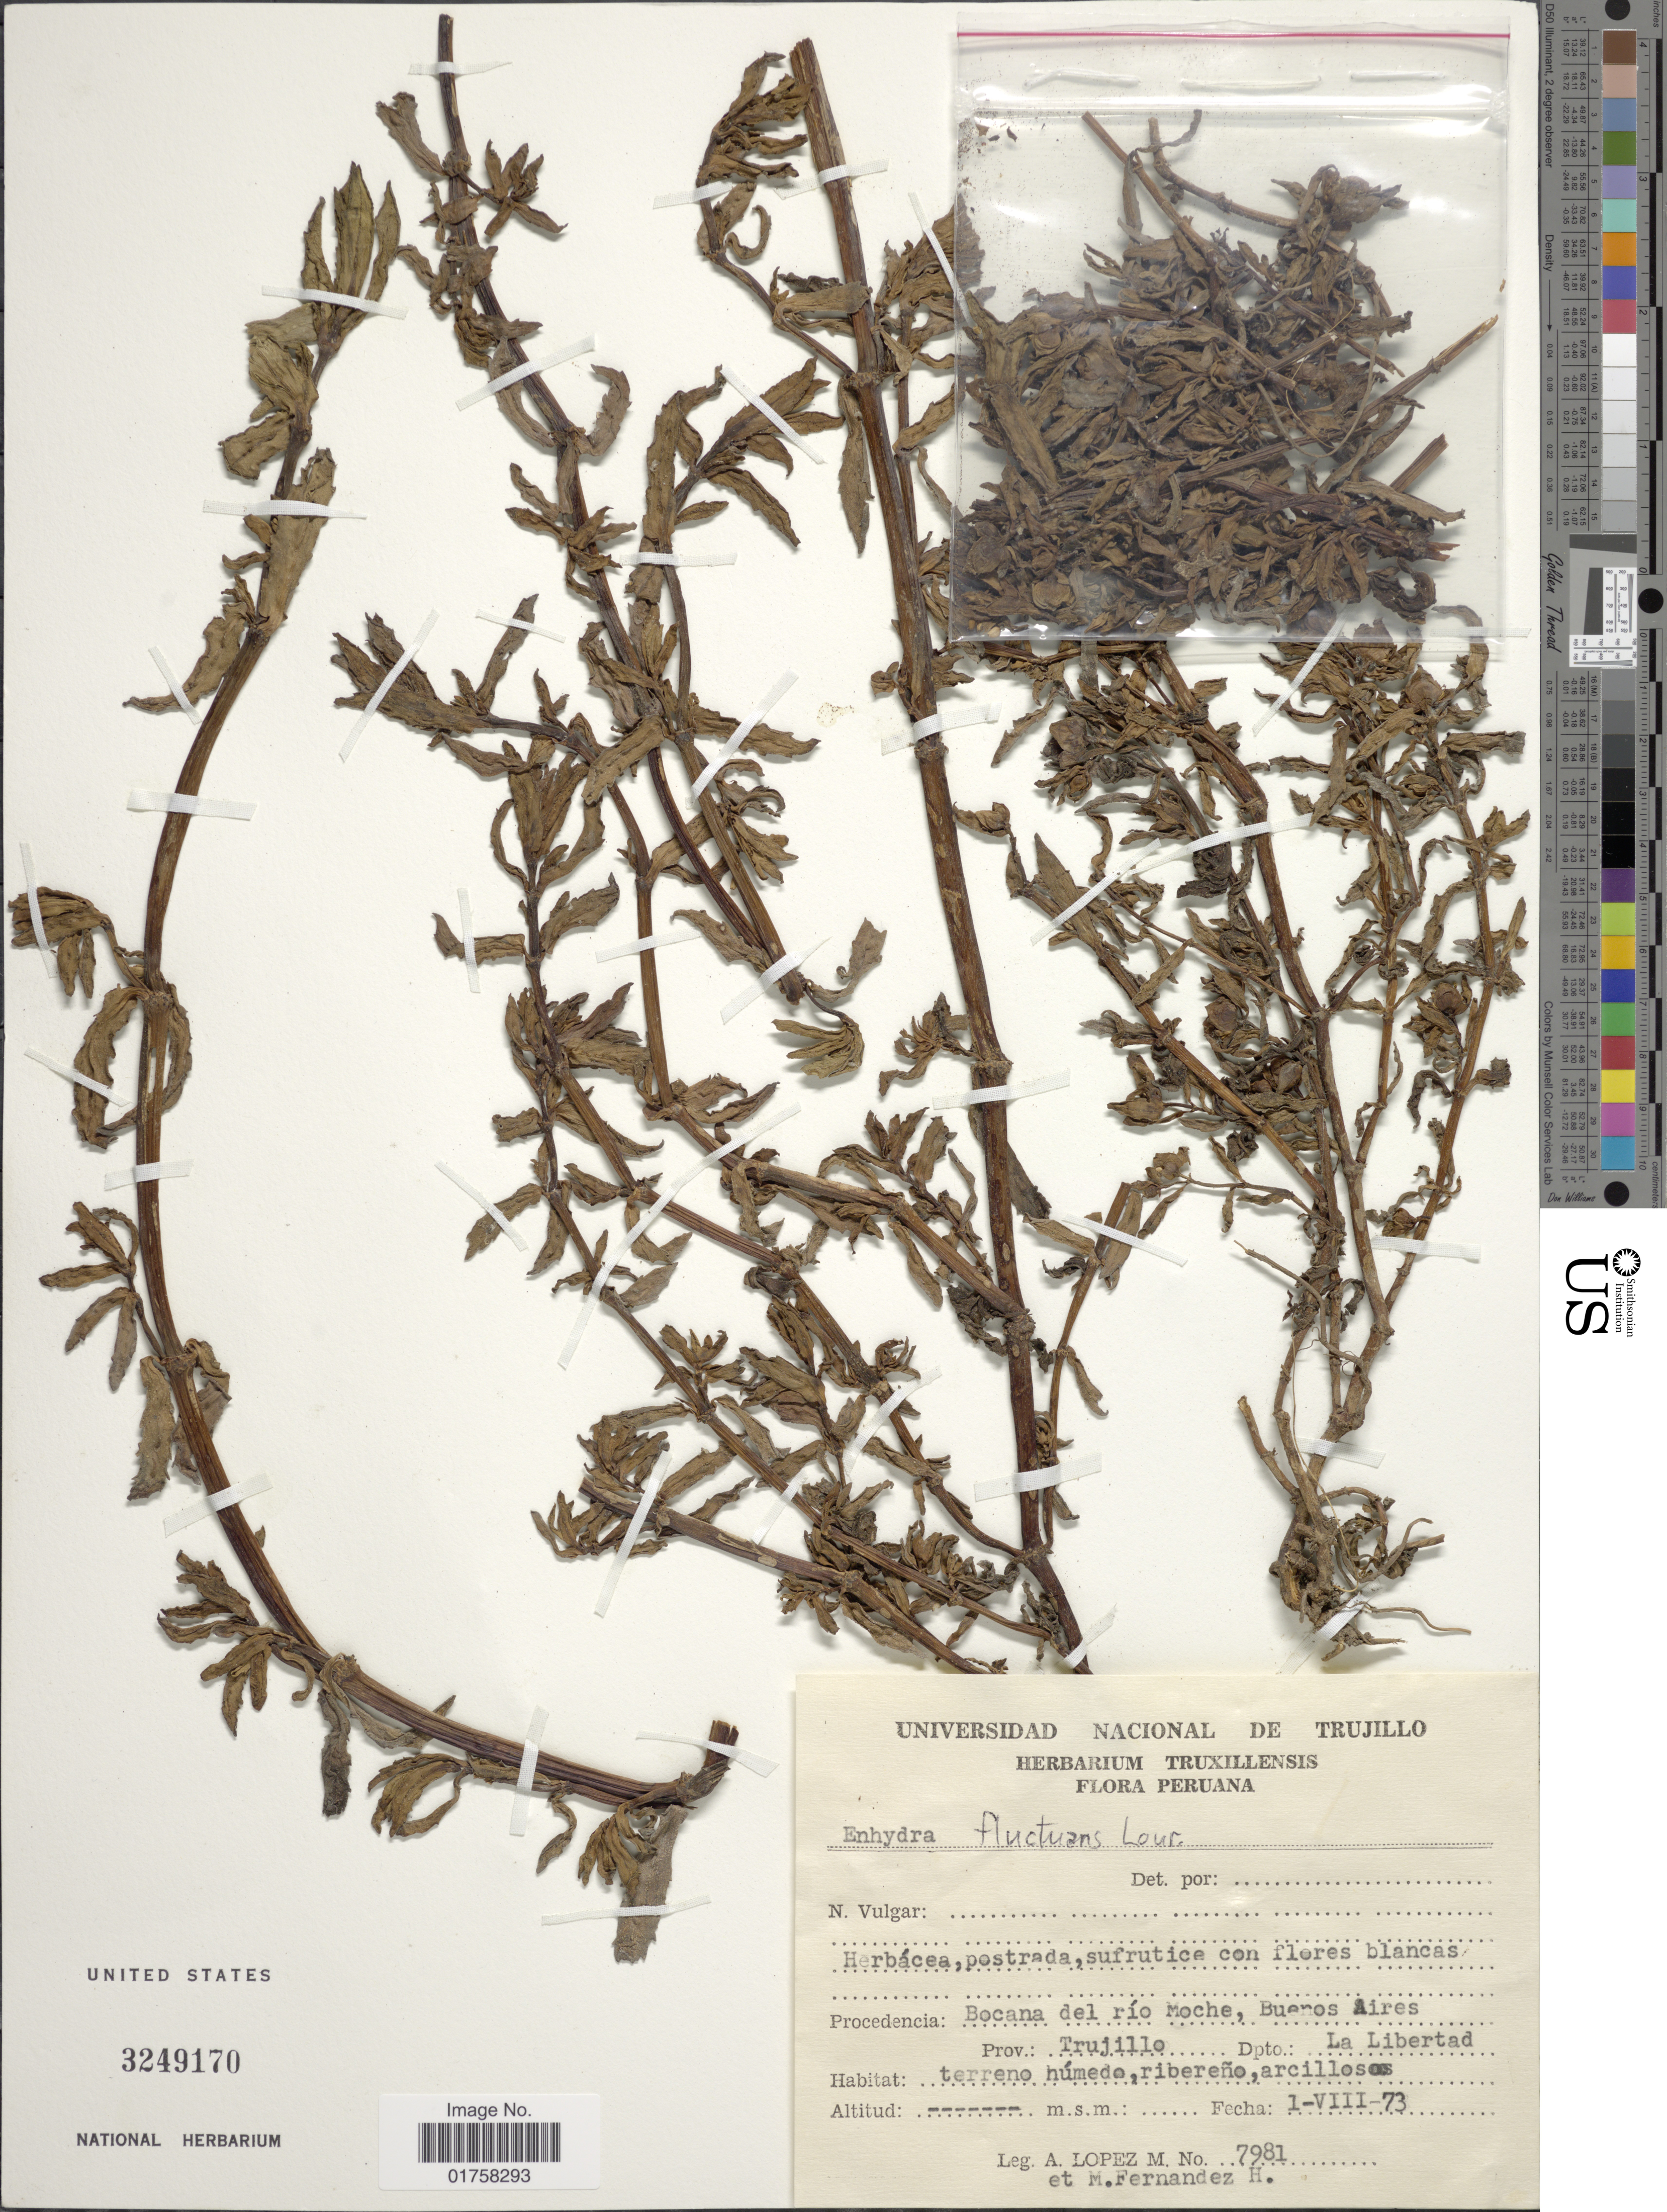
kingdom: Plantae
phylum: Tracheophyta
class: Magnoliopsida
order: Asterales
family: Asteraceae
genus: Enhydra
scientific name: Enhydra fluctuans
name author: Lour.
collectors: A. López M. & M. Fernandez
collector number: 7981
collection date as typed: Transcribed d/m/y: 1/8/73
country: Peru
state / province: La Libertad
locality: Procedencia: Bocana del río Moche, Buenos Aires, Prov.: Trujillo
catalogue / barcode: US 3249170